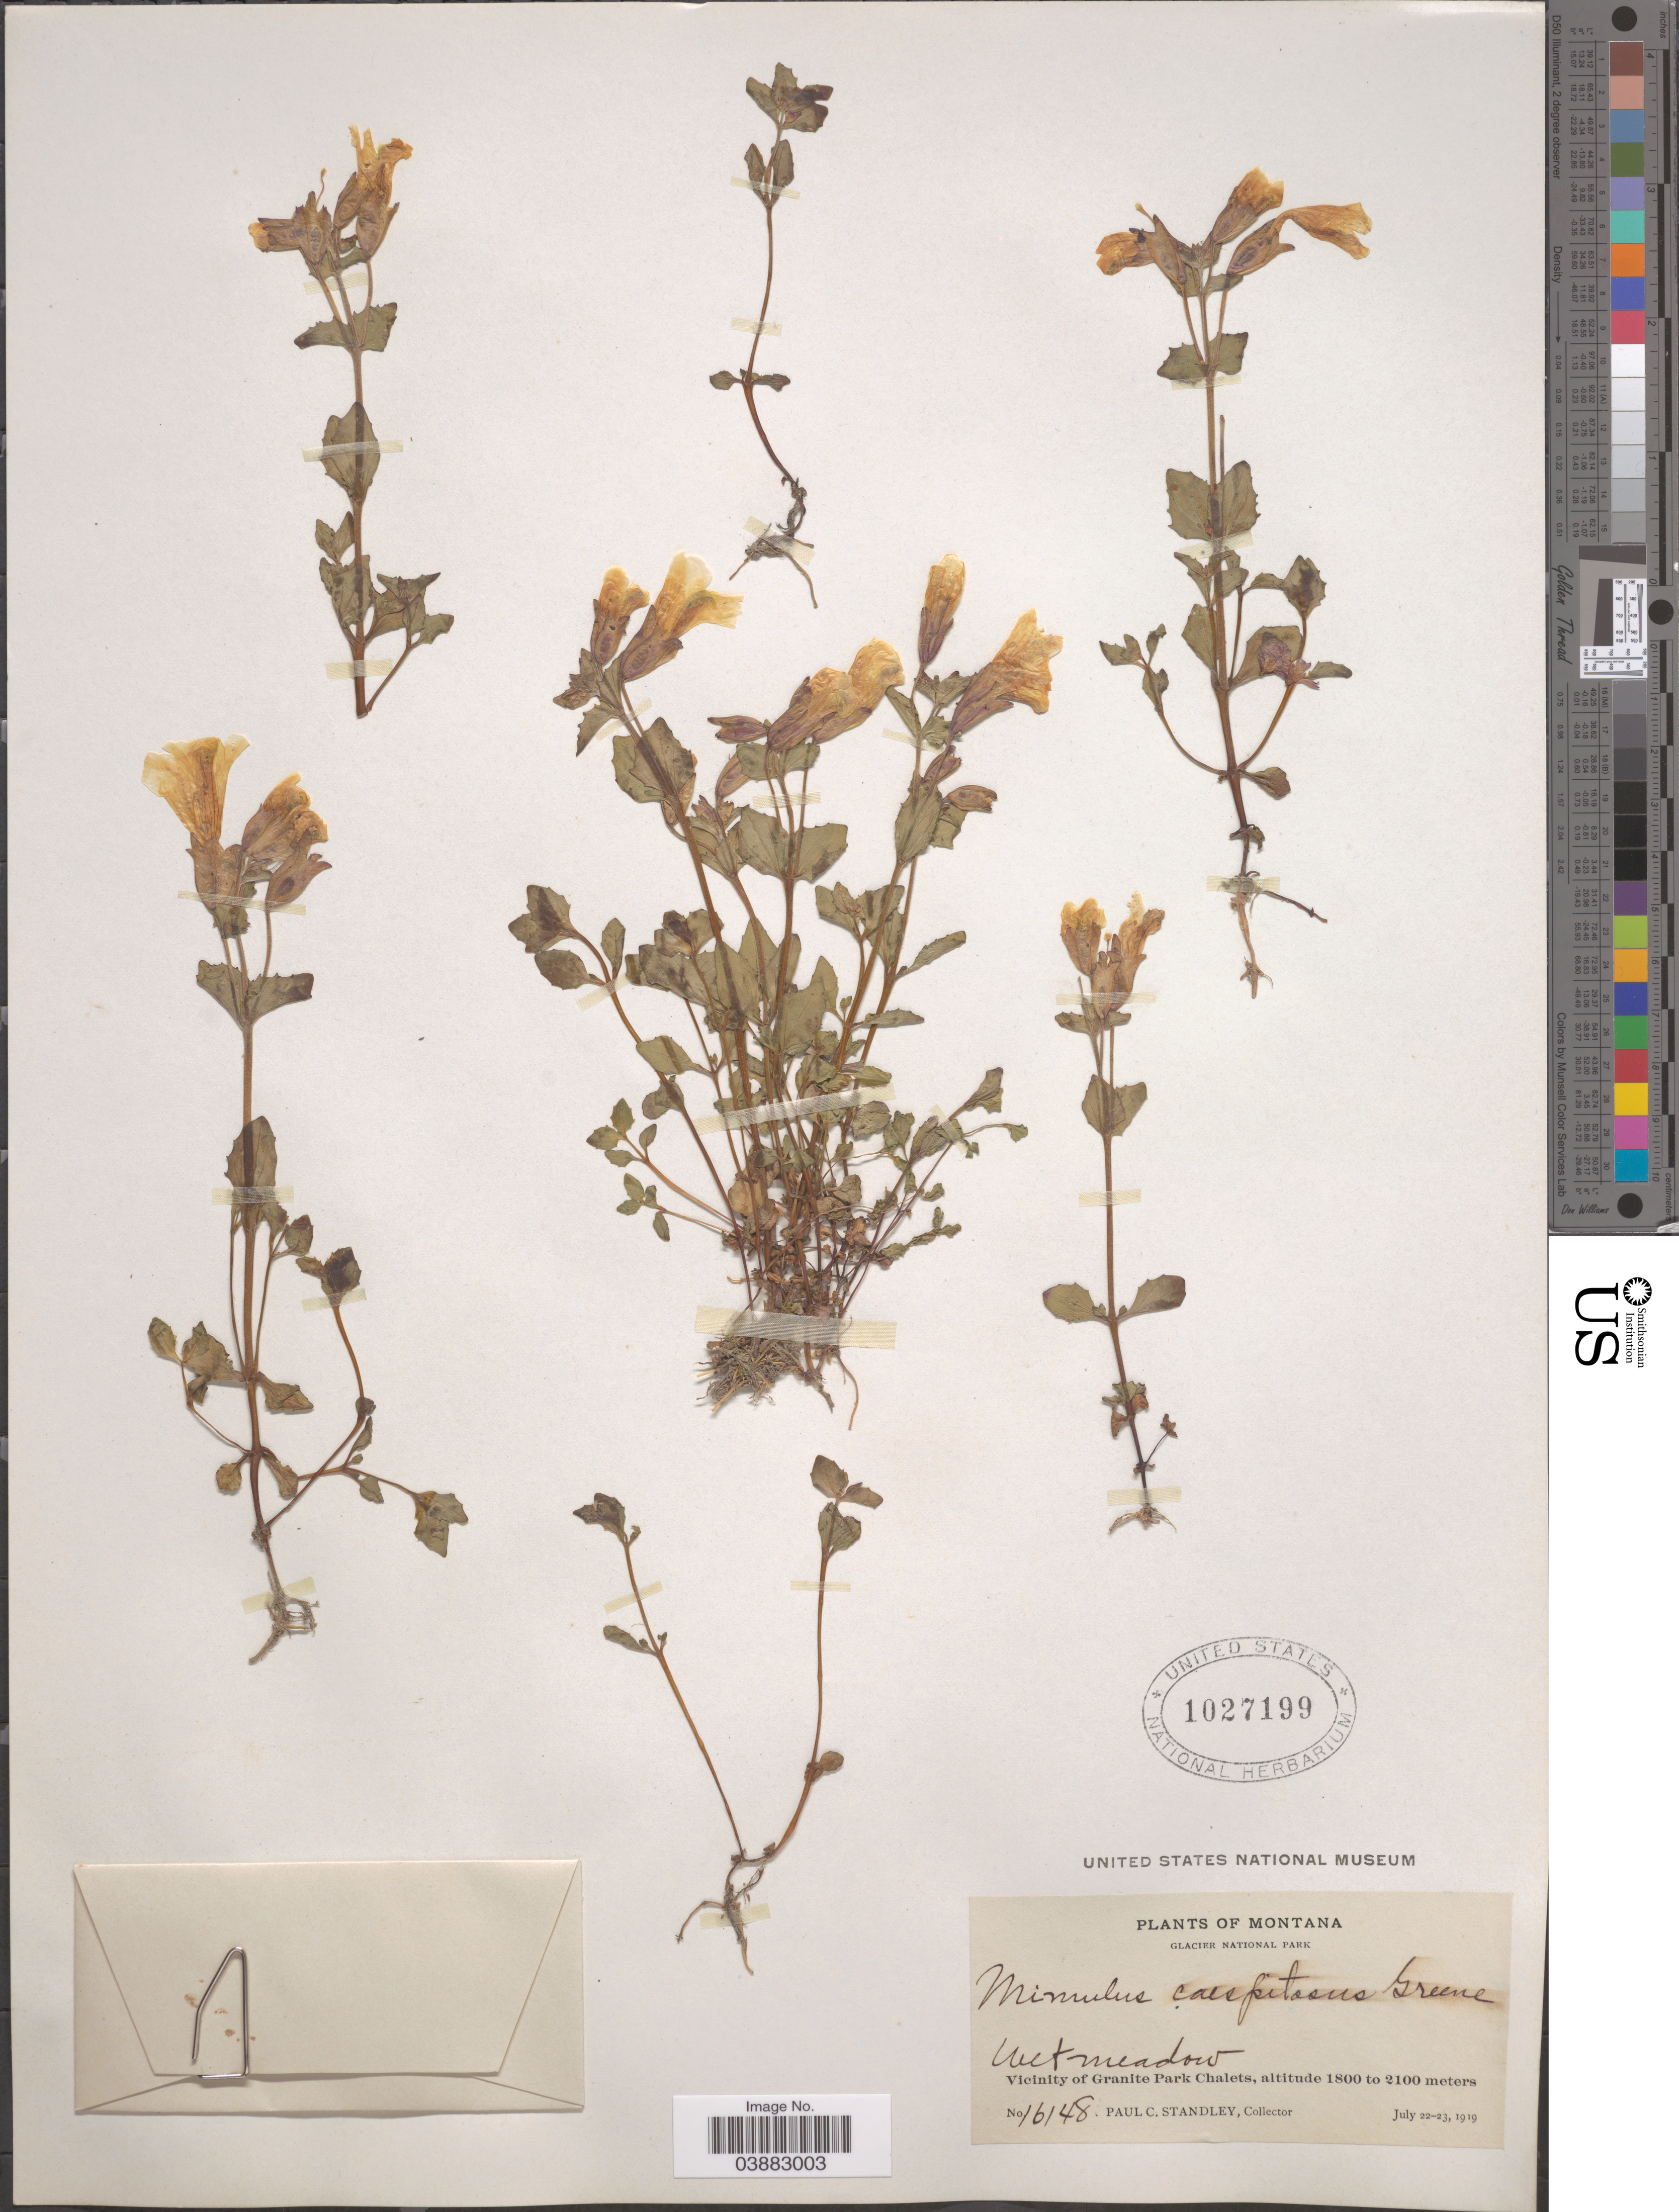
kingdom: Plantae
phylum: Tracheophyta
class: Magnoliopsida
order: Lamiales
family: Phrymaceae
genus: Mimulus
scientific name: Mimulus tilingii var. caespitosus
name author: (Greene) A.L. Grant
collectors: P. C. Standley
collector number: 16148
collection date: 1919-07-22/1919-07-23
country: United States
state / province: Montana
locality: Glacier National Park. Vicinity of Granite Park Chalets.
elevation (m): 1800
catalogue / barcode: US 1027199